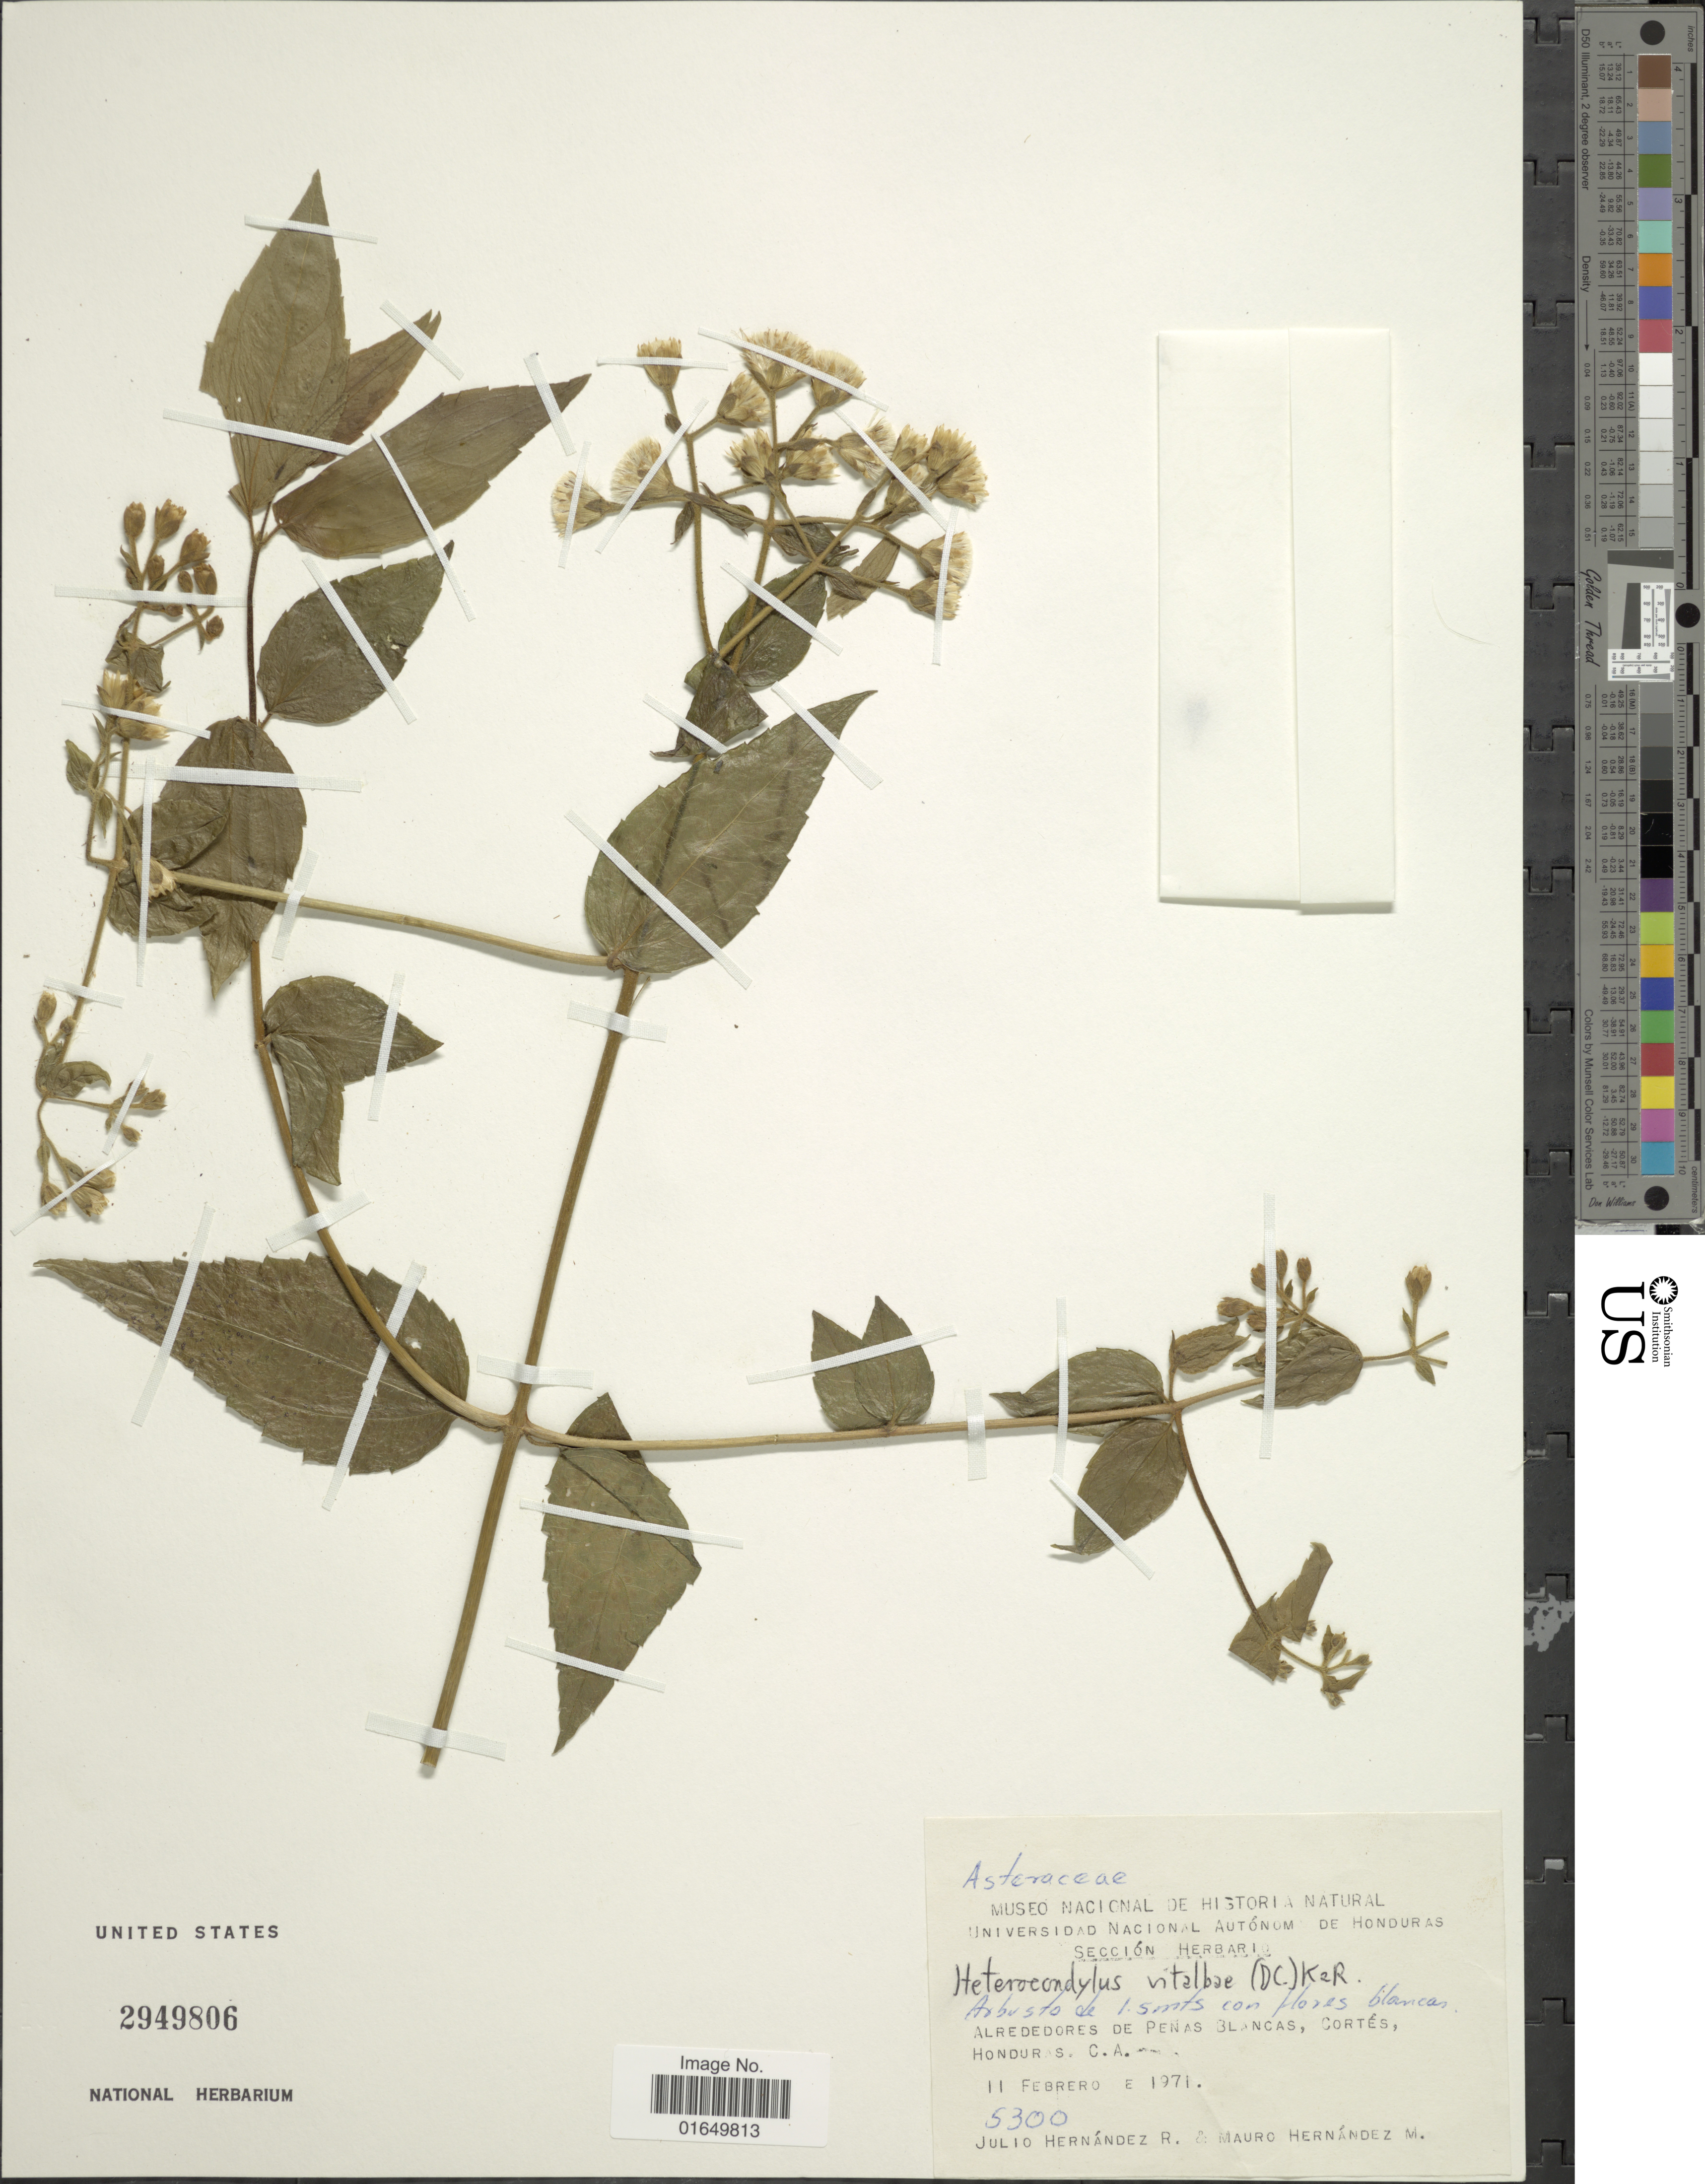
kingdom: Plantae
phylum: Tracheophyta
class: Magnoliopsida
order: Asterales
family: Asteraceae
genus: Heterocondylus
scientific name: Heterocondylus vitalbae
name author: (DC.) R.M. King & H. Rob.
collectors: J. Hernández R. & M. Hernandez M.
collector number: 5300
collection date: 1971-02-11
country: Honduras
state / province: Cortés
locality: Alrededores de Peñas Blancas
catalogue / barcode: US 2949806